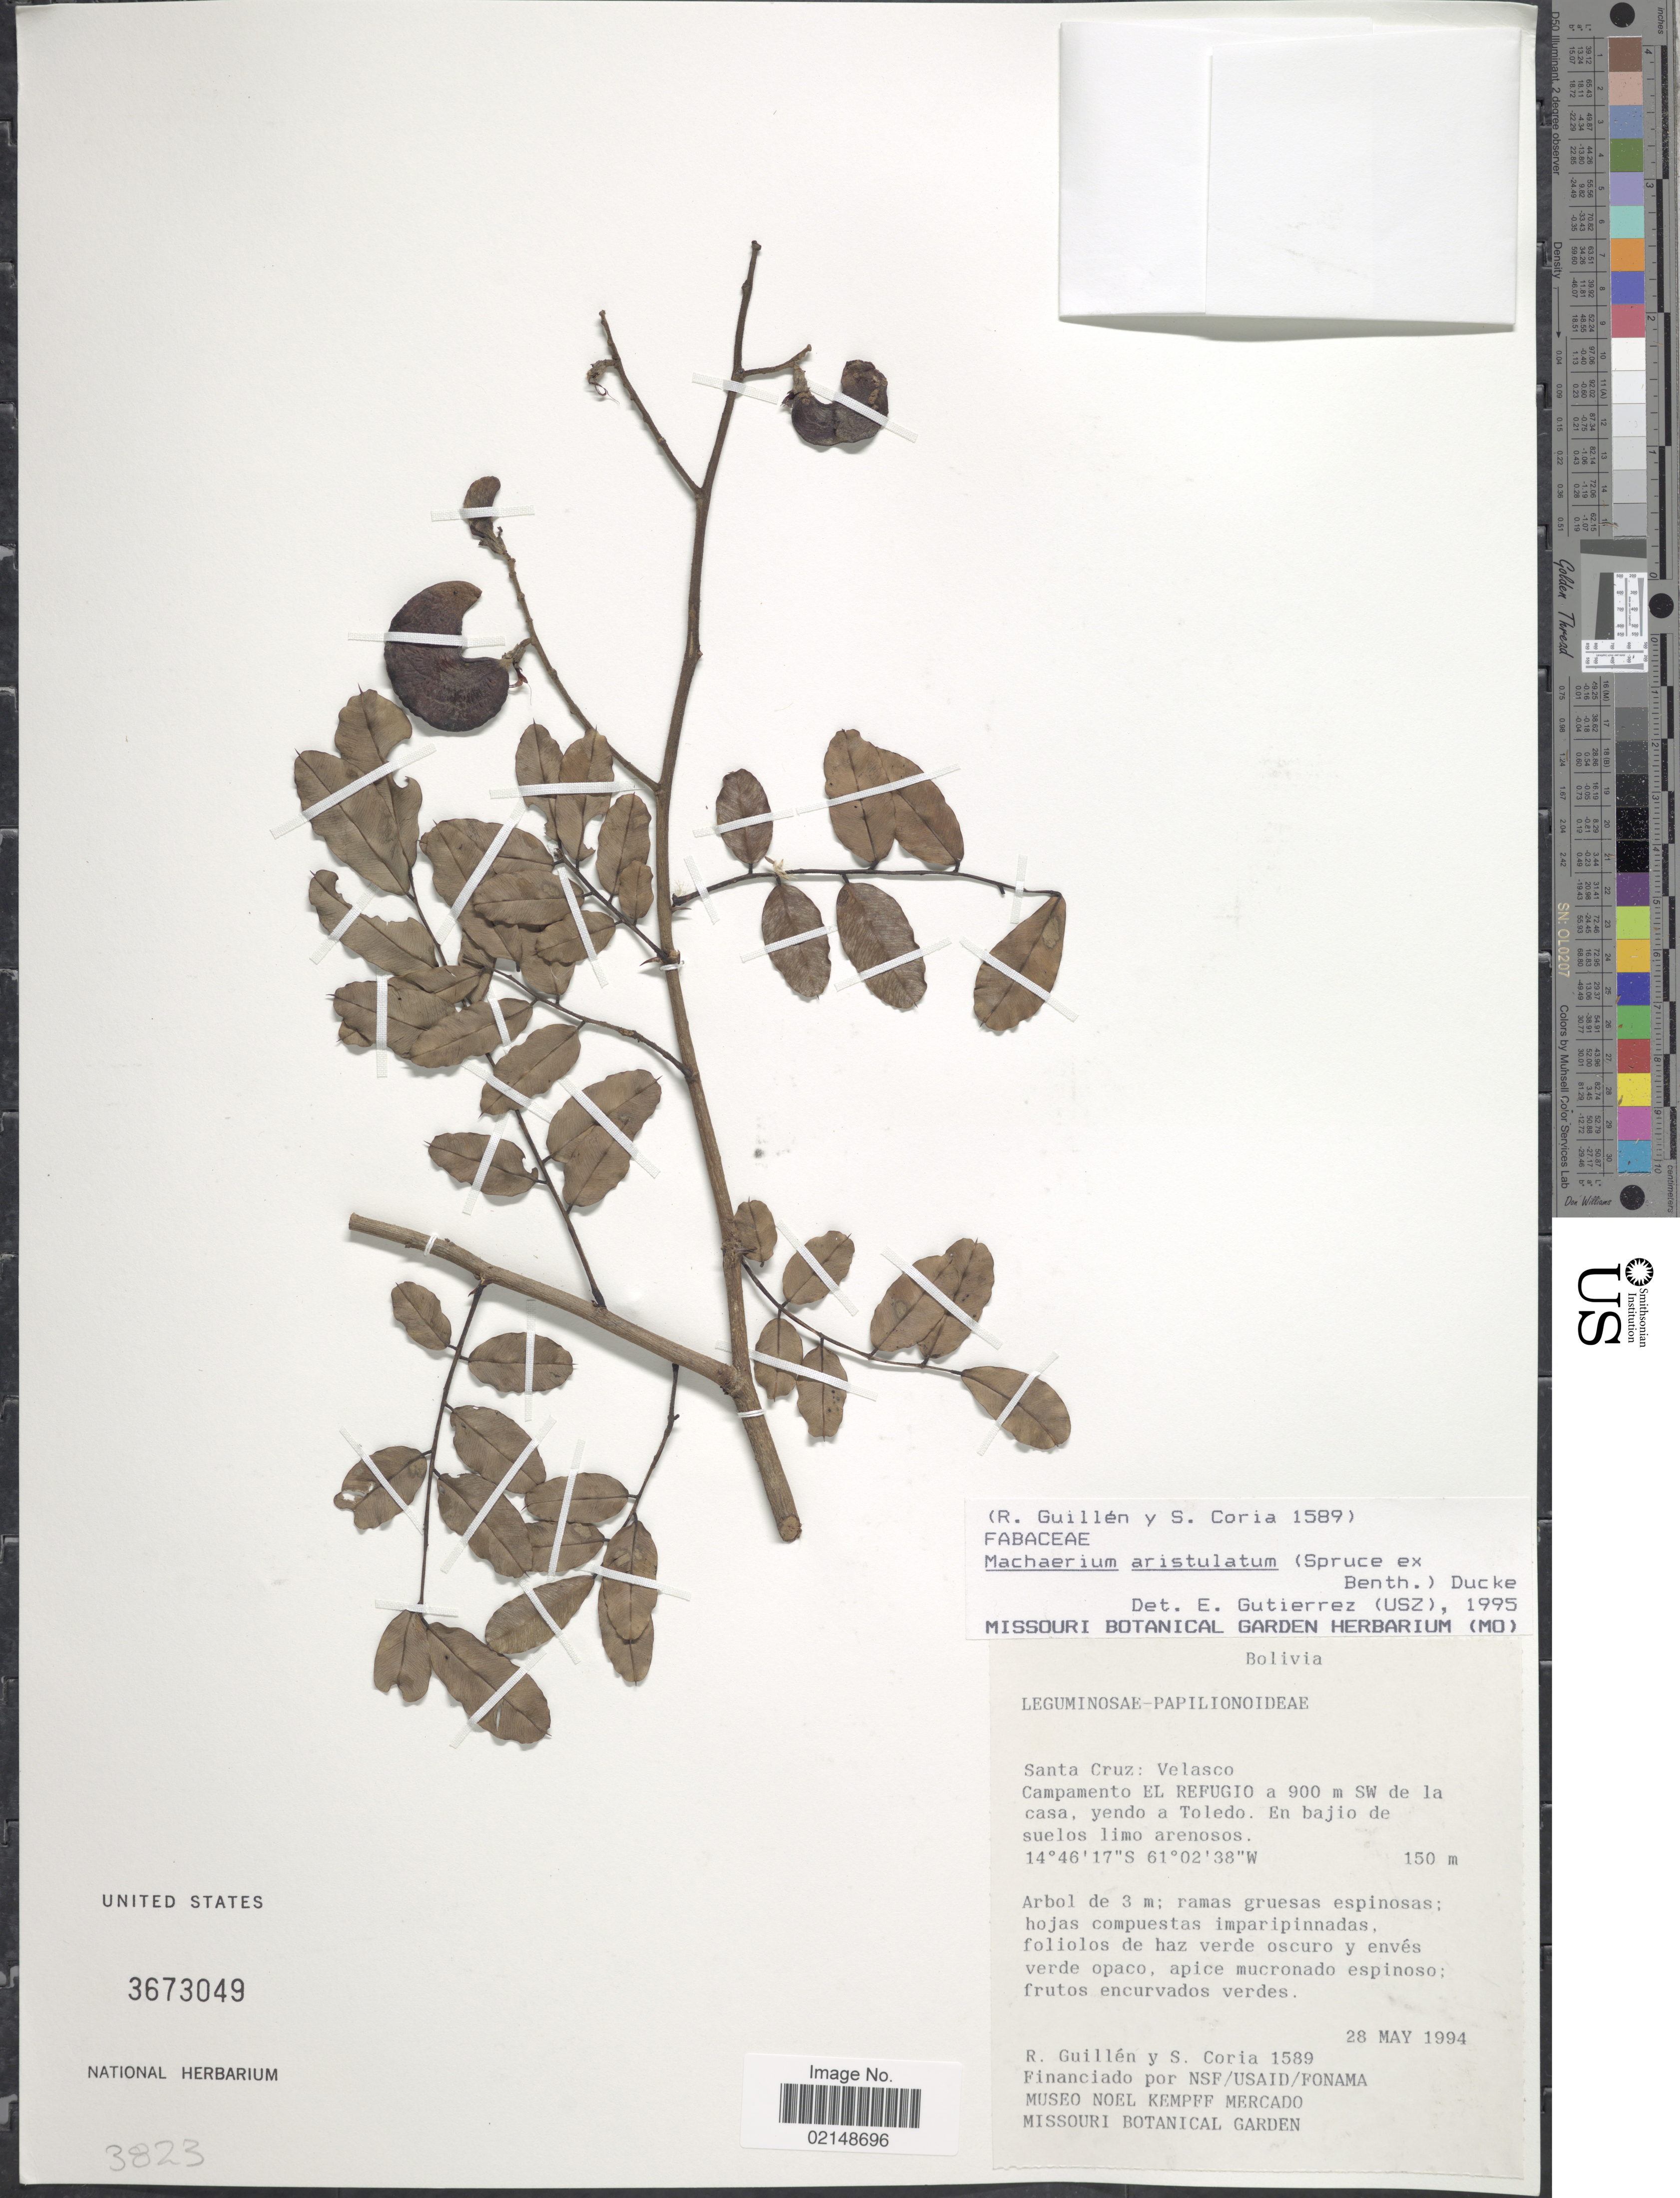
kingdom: Plantae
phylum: Tracheophyta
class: Magnoliopsida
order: Fabales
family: Fabaceae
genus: Machaerium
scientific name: Machaerium aristulatum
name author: (Spruce ex Benth.) Duckee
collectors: R. Guillen & S. Coria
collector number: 1589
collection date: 1994-05-28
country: Bolivia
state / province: Santa Cruz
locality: Velasco, Campamento El Refugio a 900 m SW de la casa, yendo a Toledo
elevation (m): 150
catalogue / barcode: US 3673049